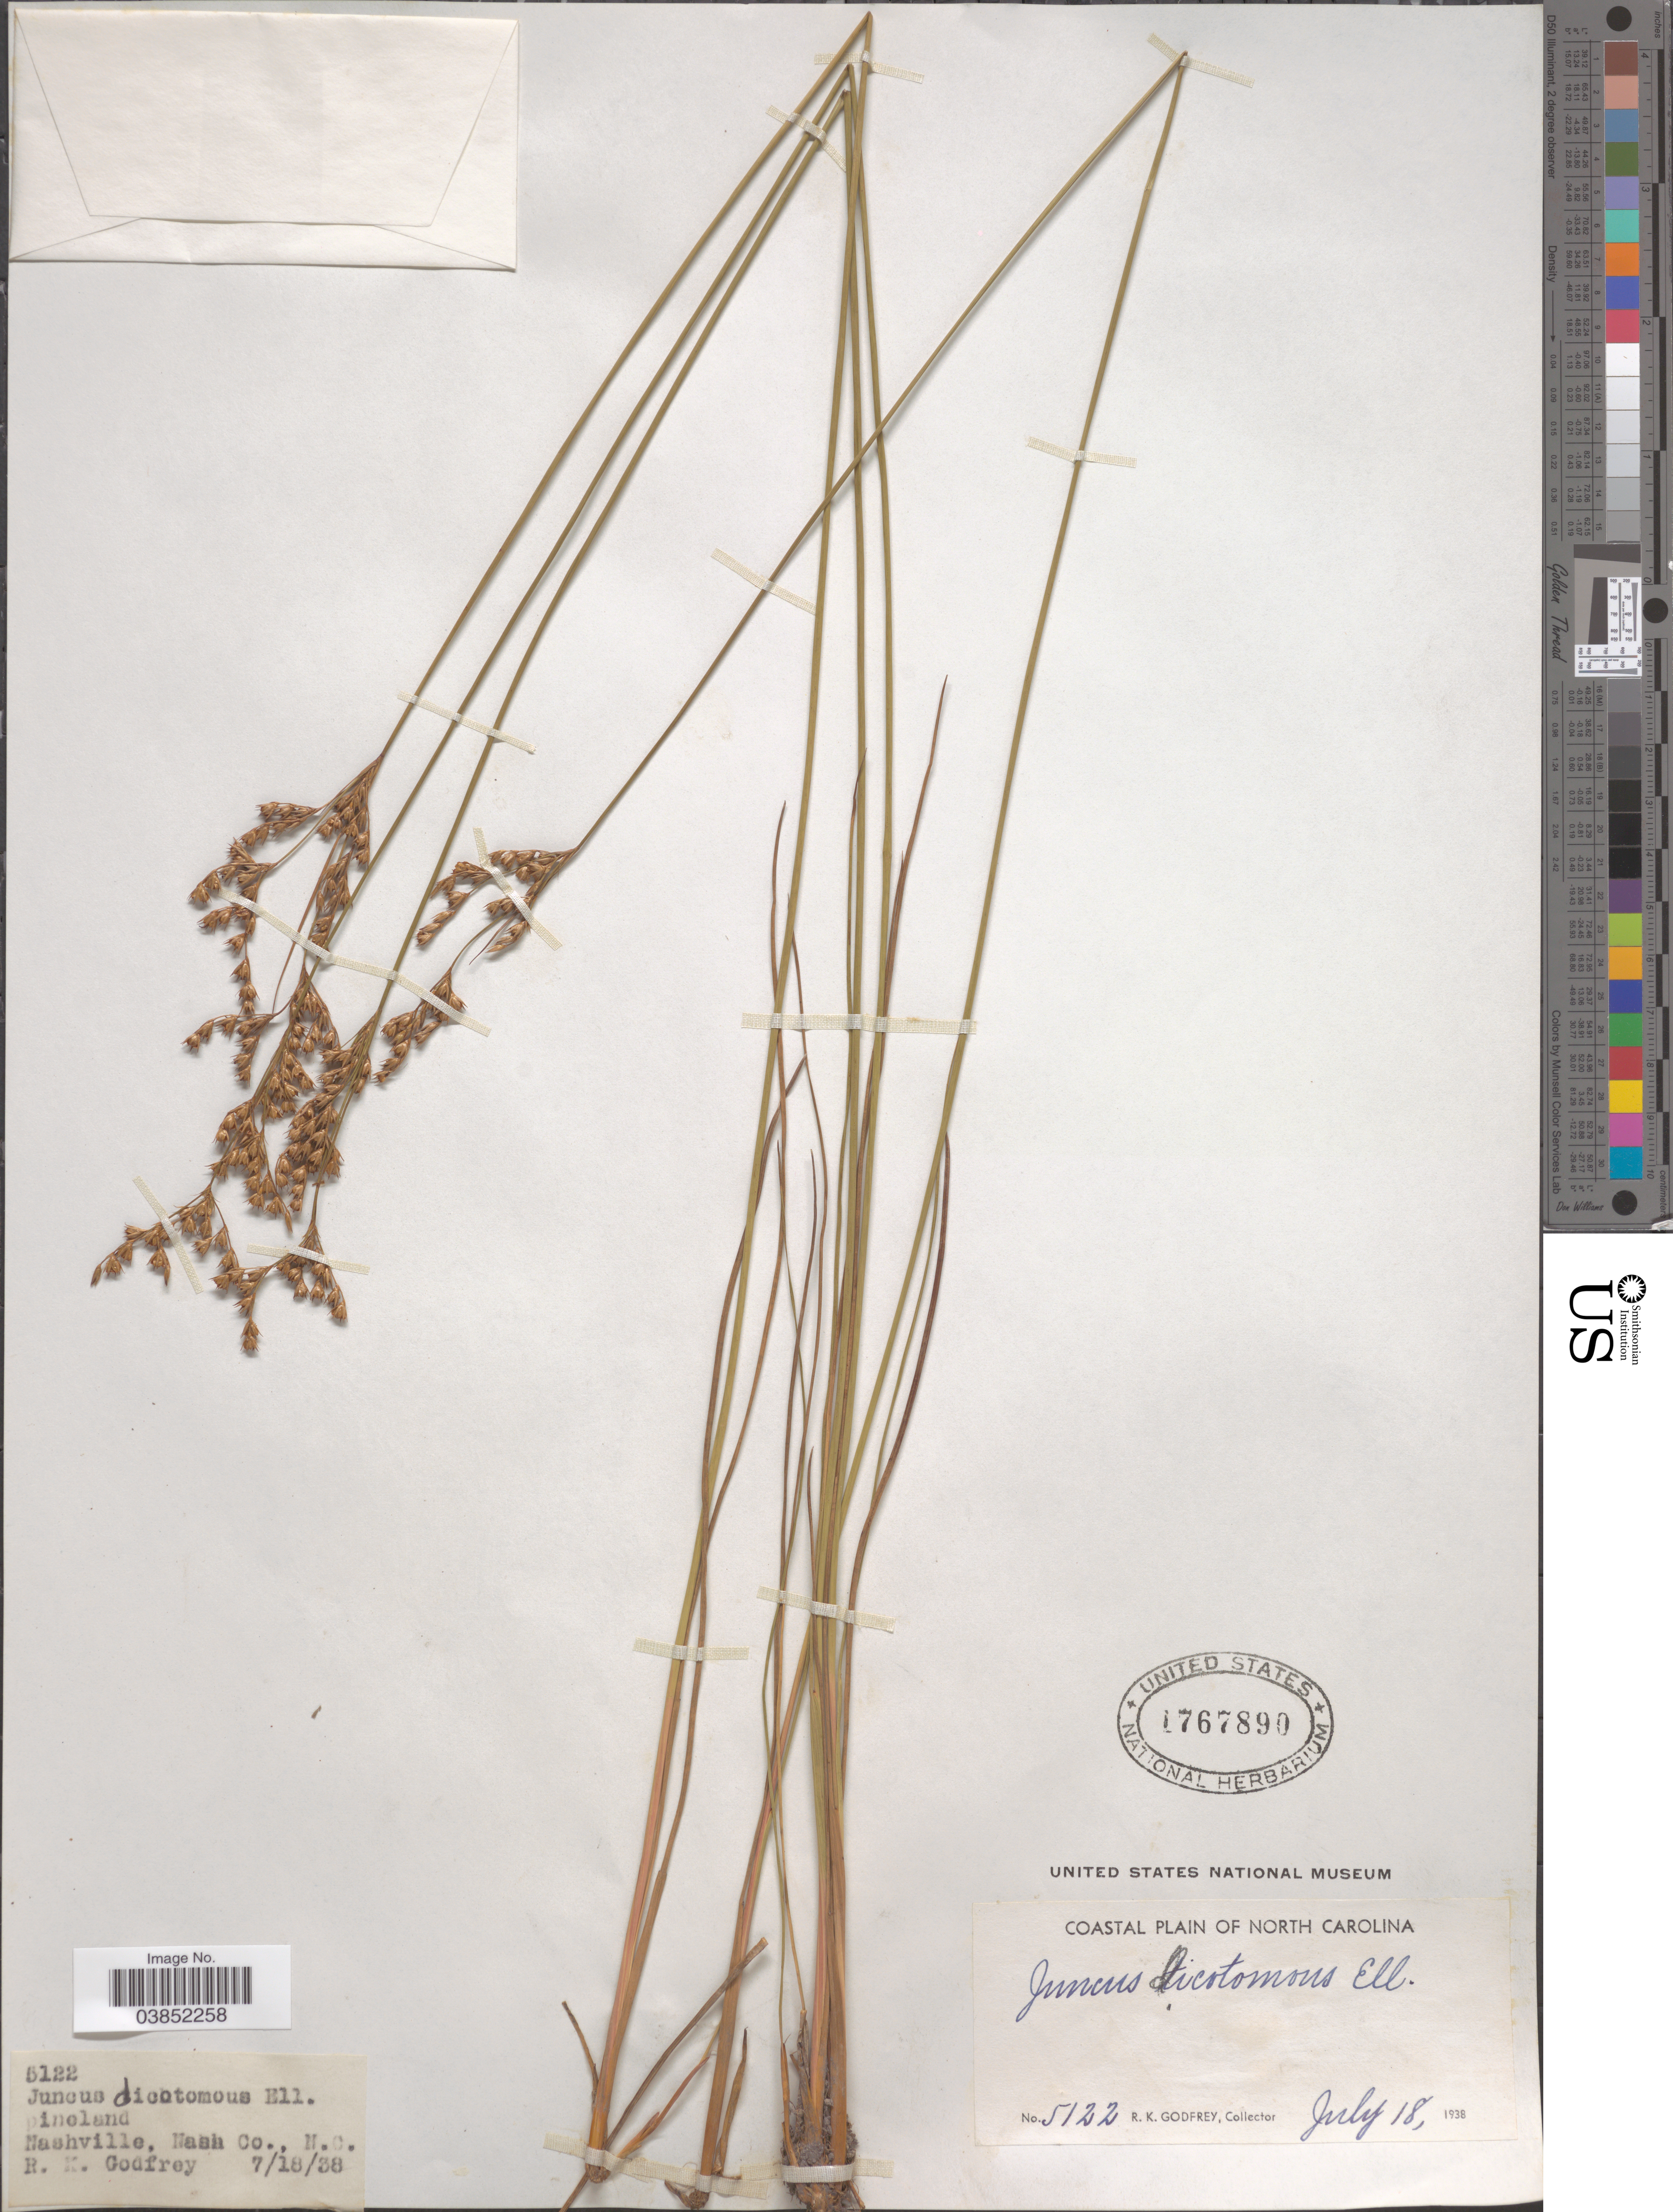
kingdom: Plantae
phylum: Tracheophyta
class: Liliopsida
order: Poales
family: Juncaceae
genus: Juncus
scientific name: Juncus dichotomus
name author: Elliott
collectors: R. K. Godfrey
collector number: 5122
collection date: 1938-07-18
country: United States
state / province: North Carolina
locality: Coastal Plain of North Carolina. Pineland. Nashville, Nash Co.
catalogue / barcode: US 1767890